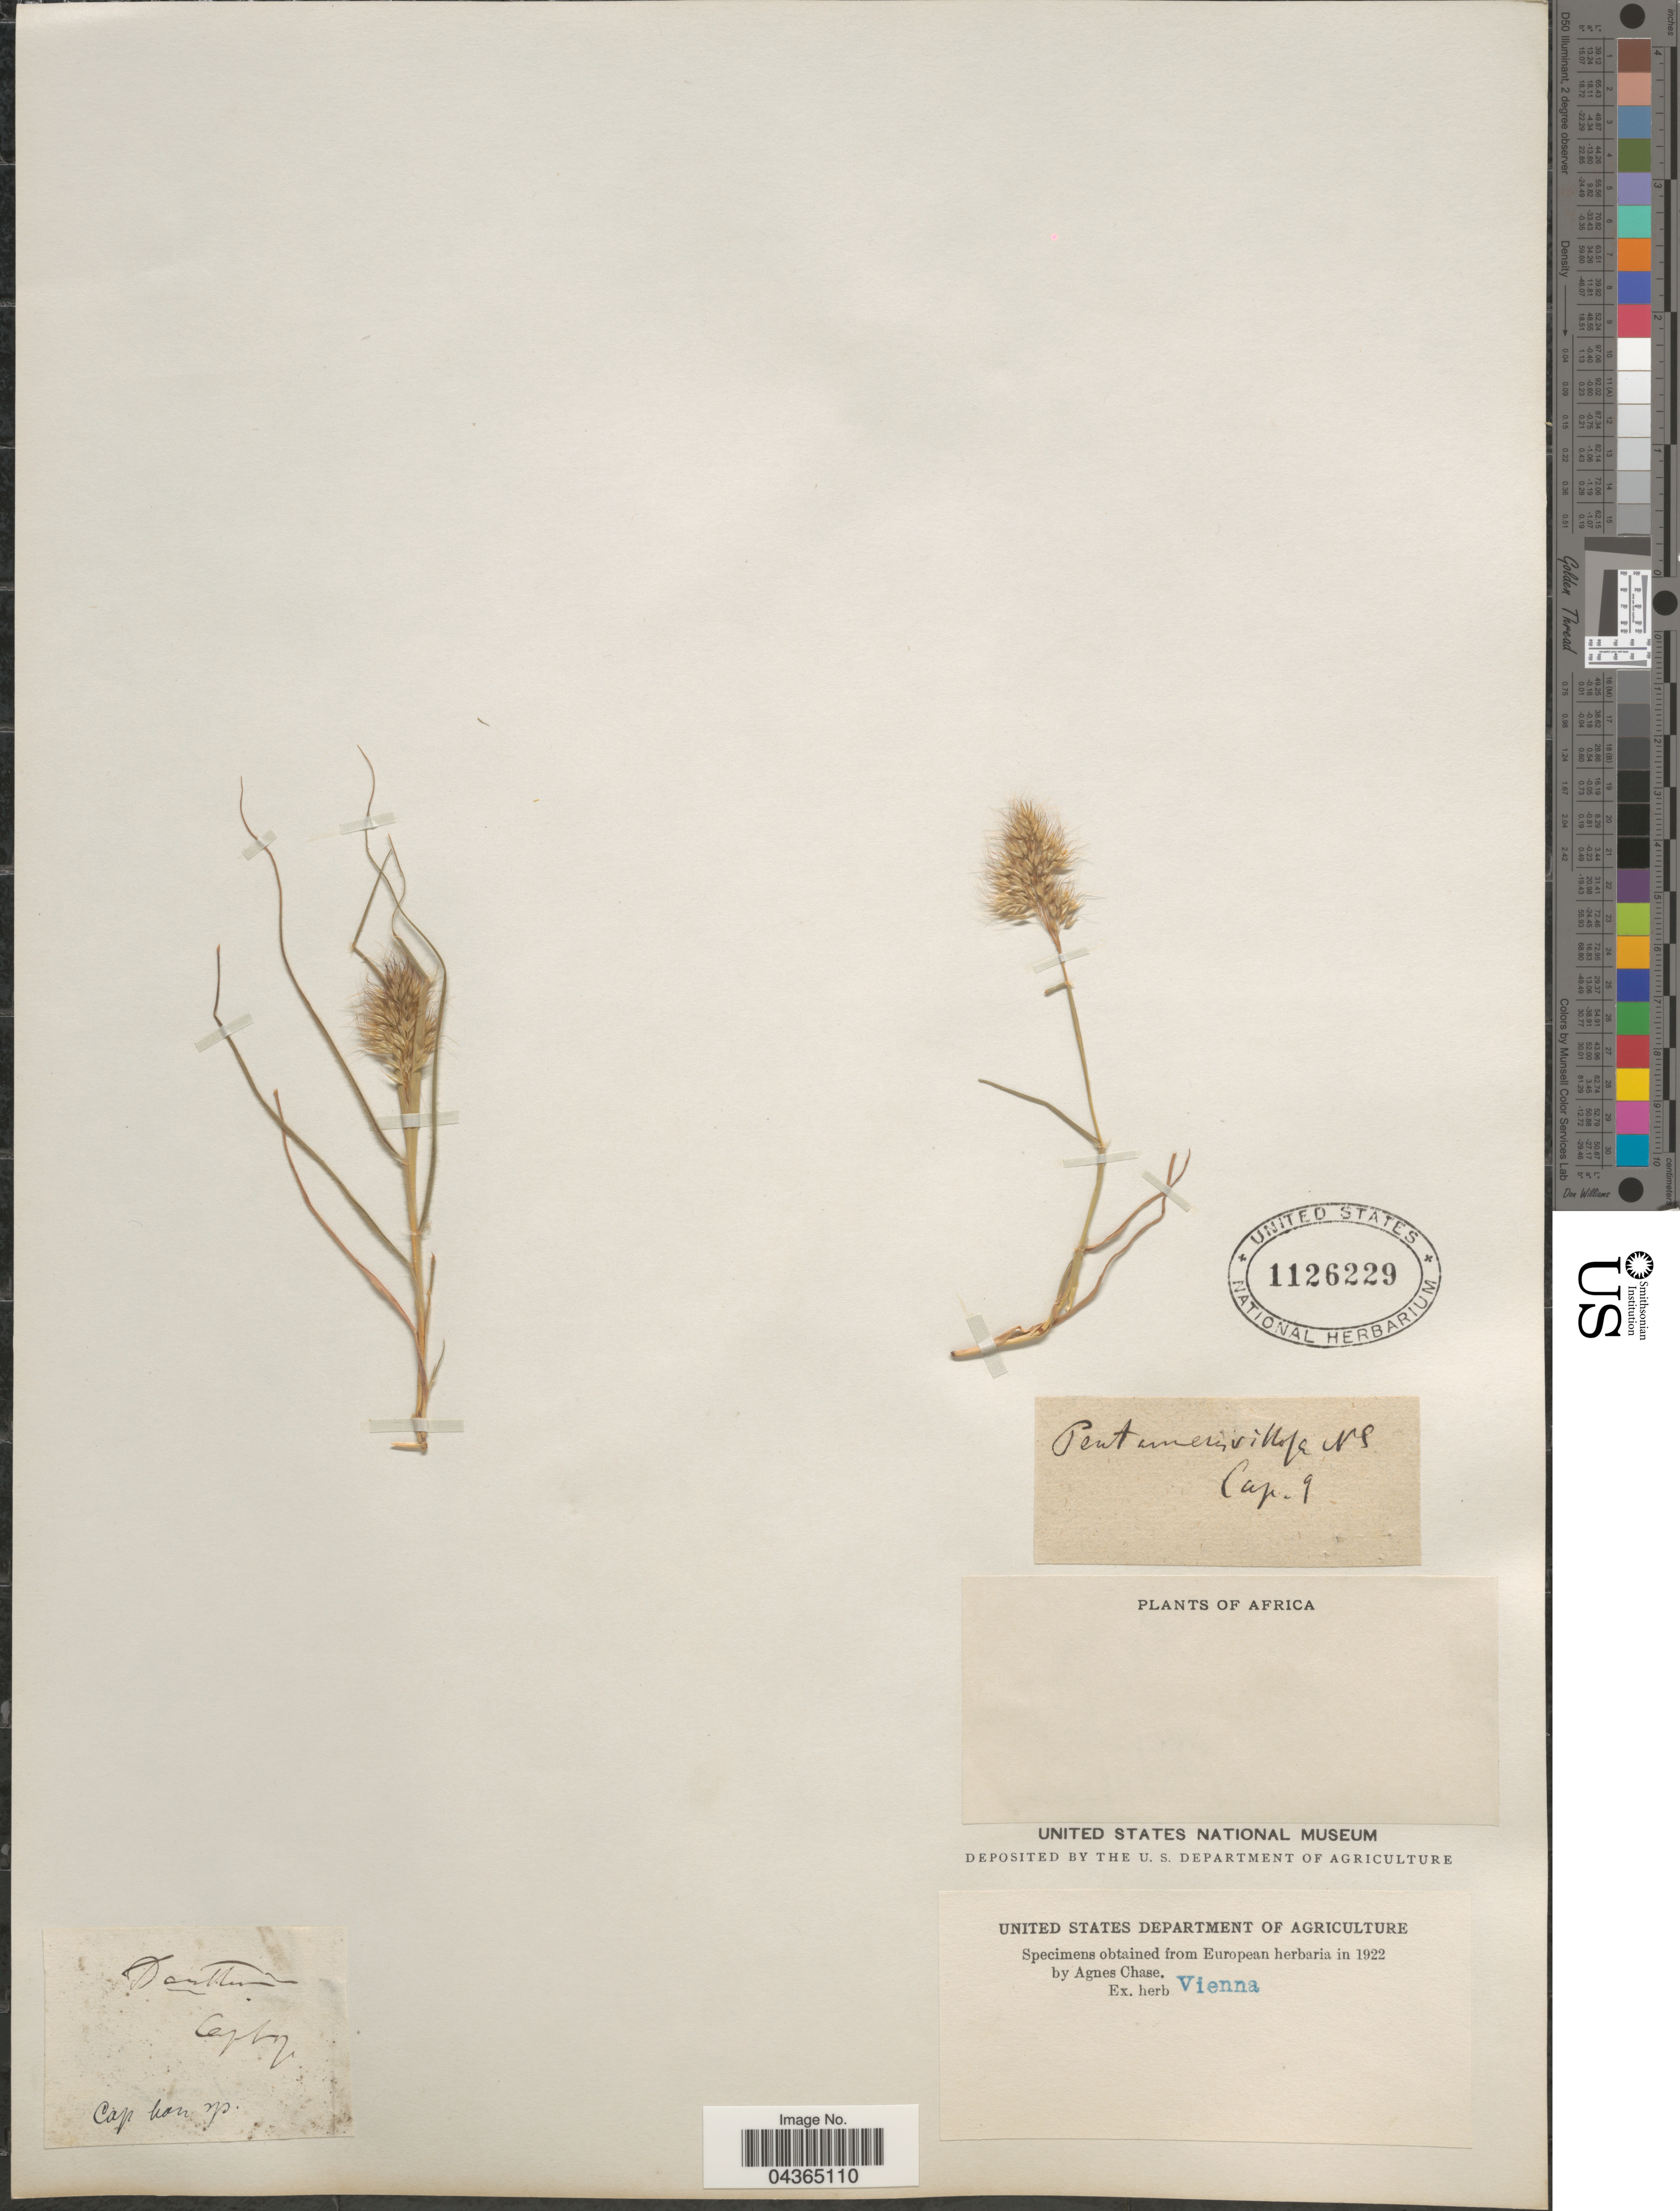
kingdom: Plantae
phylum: Tracheophyta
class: Liliopsida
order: Poales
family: Poaceae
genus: Pentameris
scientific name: Pentameris pallida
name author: (Thunb.) Galley & H.P. Linder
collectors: ex herb. Vienna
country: South Africa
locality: Africa. Cap. bon sp.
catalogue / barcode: US 1126229